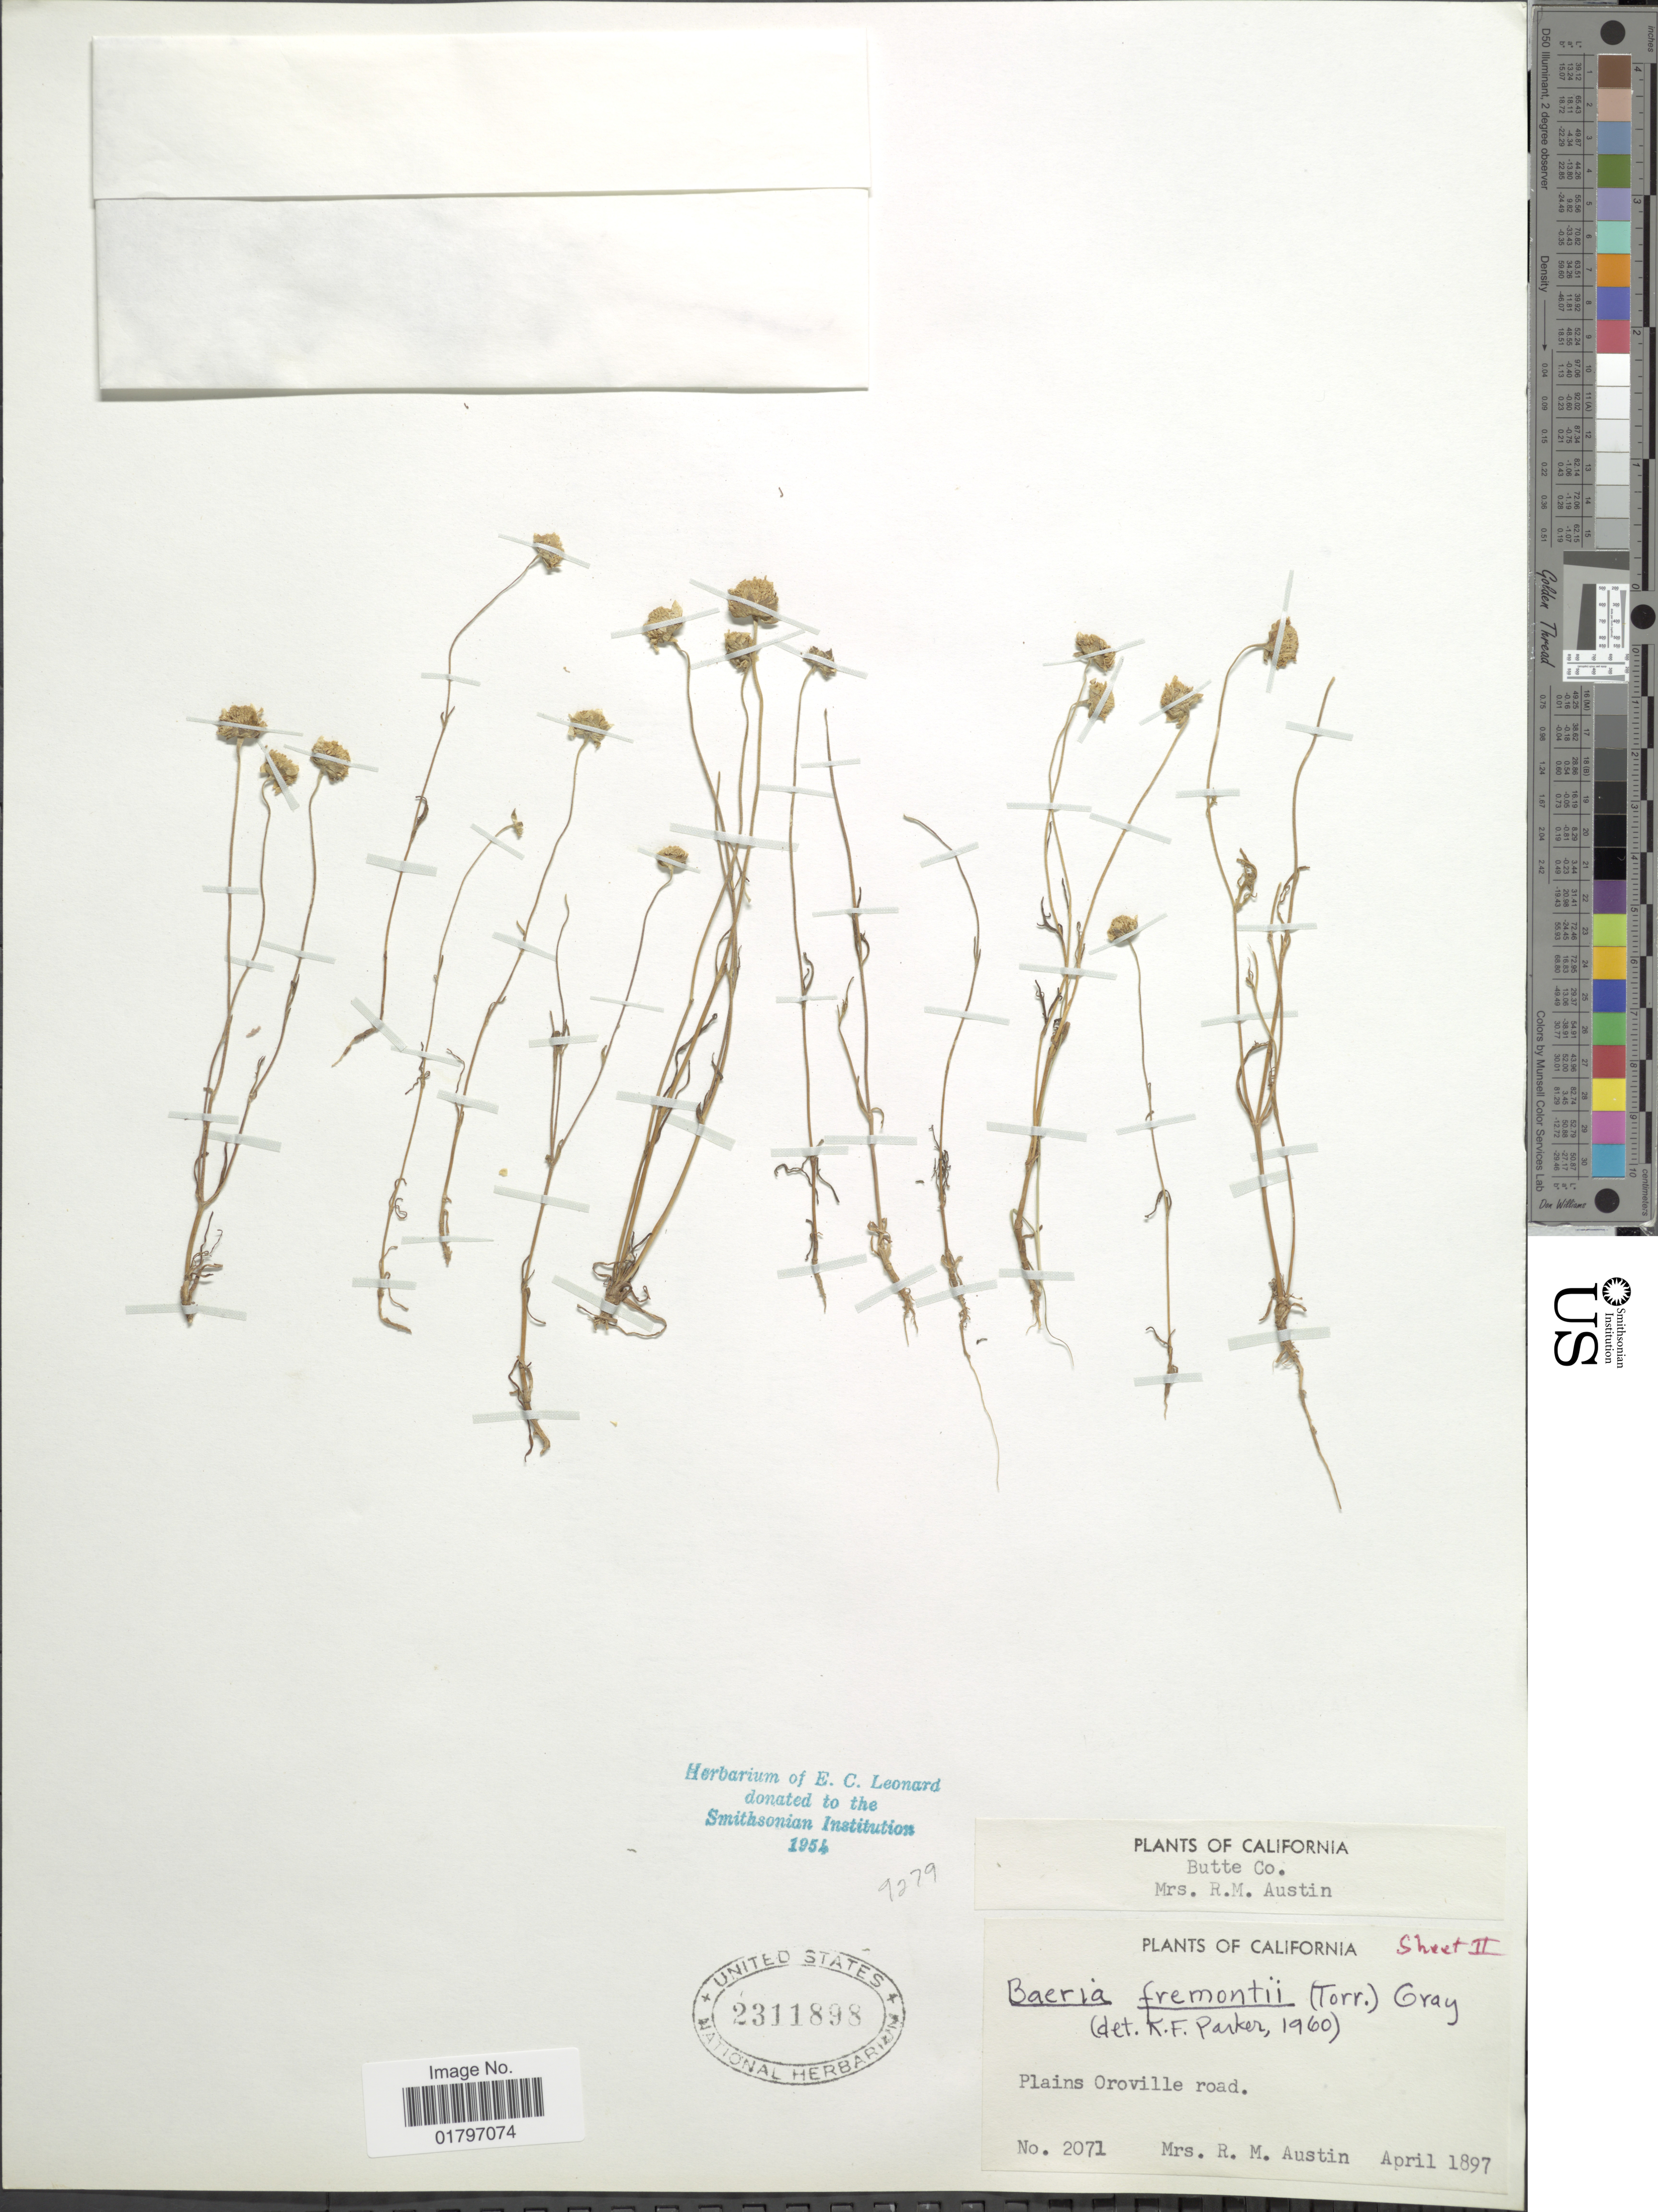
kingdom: Plantae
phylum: Tracheophyta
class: Magnoliopsida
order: Asterales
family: Asteraceae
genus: Lasthenia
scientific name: Lasthenia fremontii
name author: (Torr. ex A. Gray) Greene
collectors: R. Austin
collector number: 2071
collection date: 1897-04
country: United States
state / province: California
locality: Plains Oroville road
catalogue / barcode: US 2311898